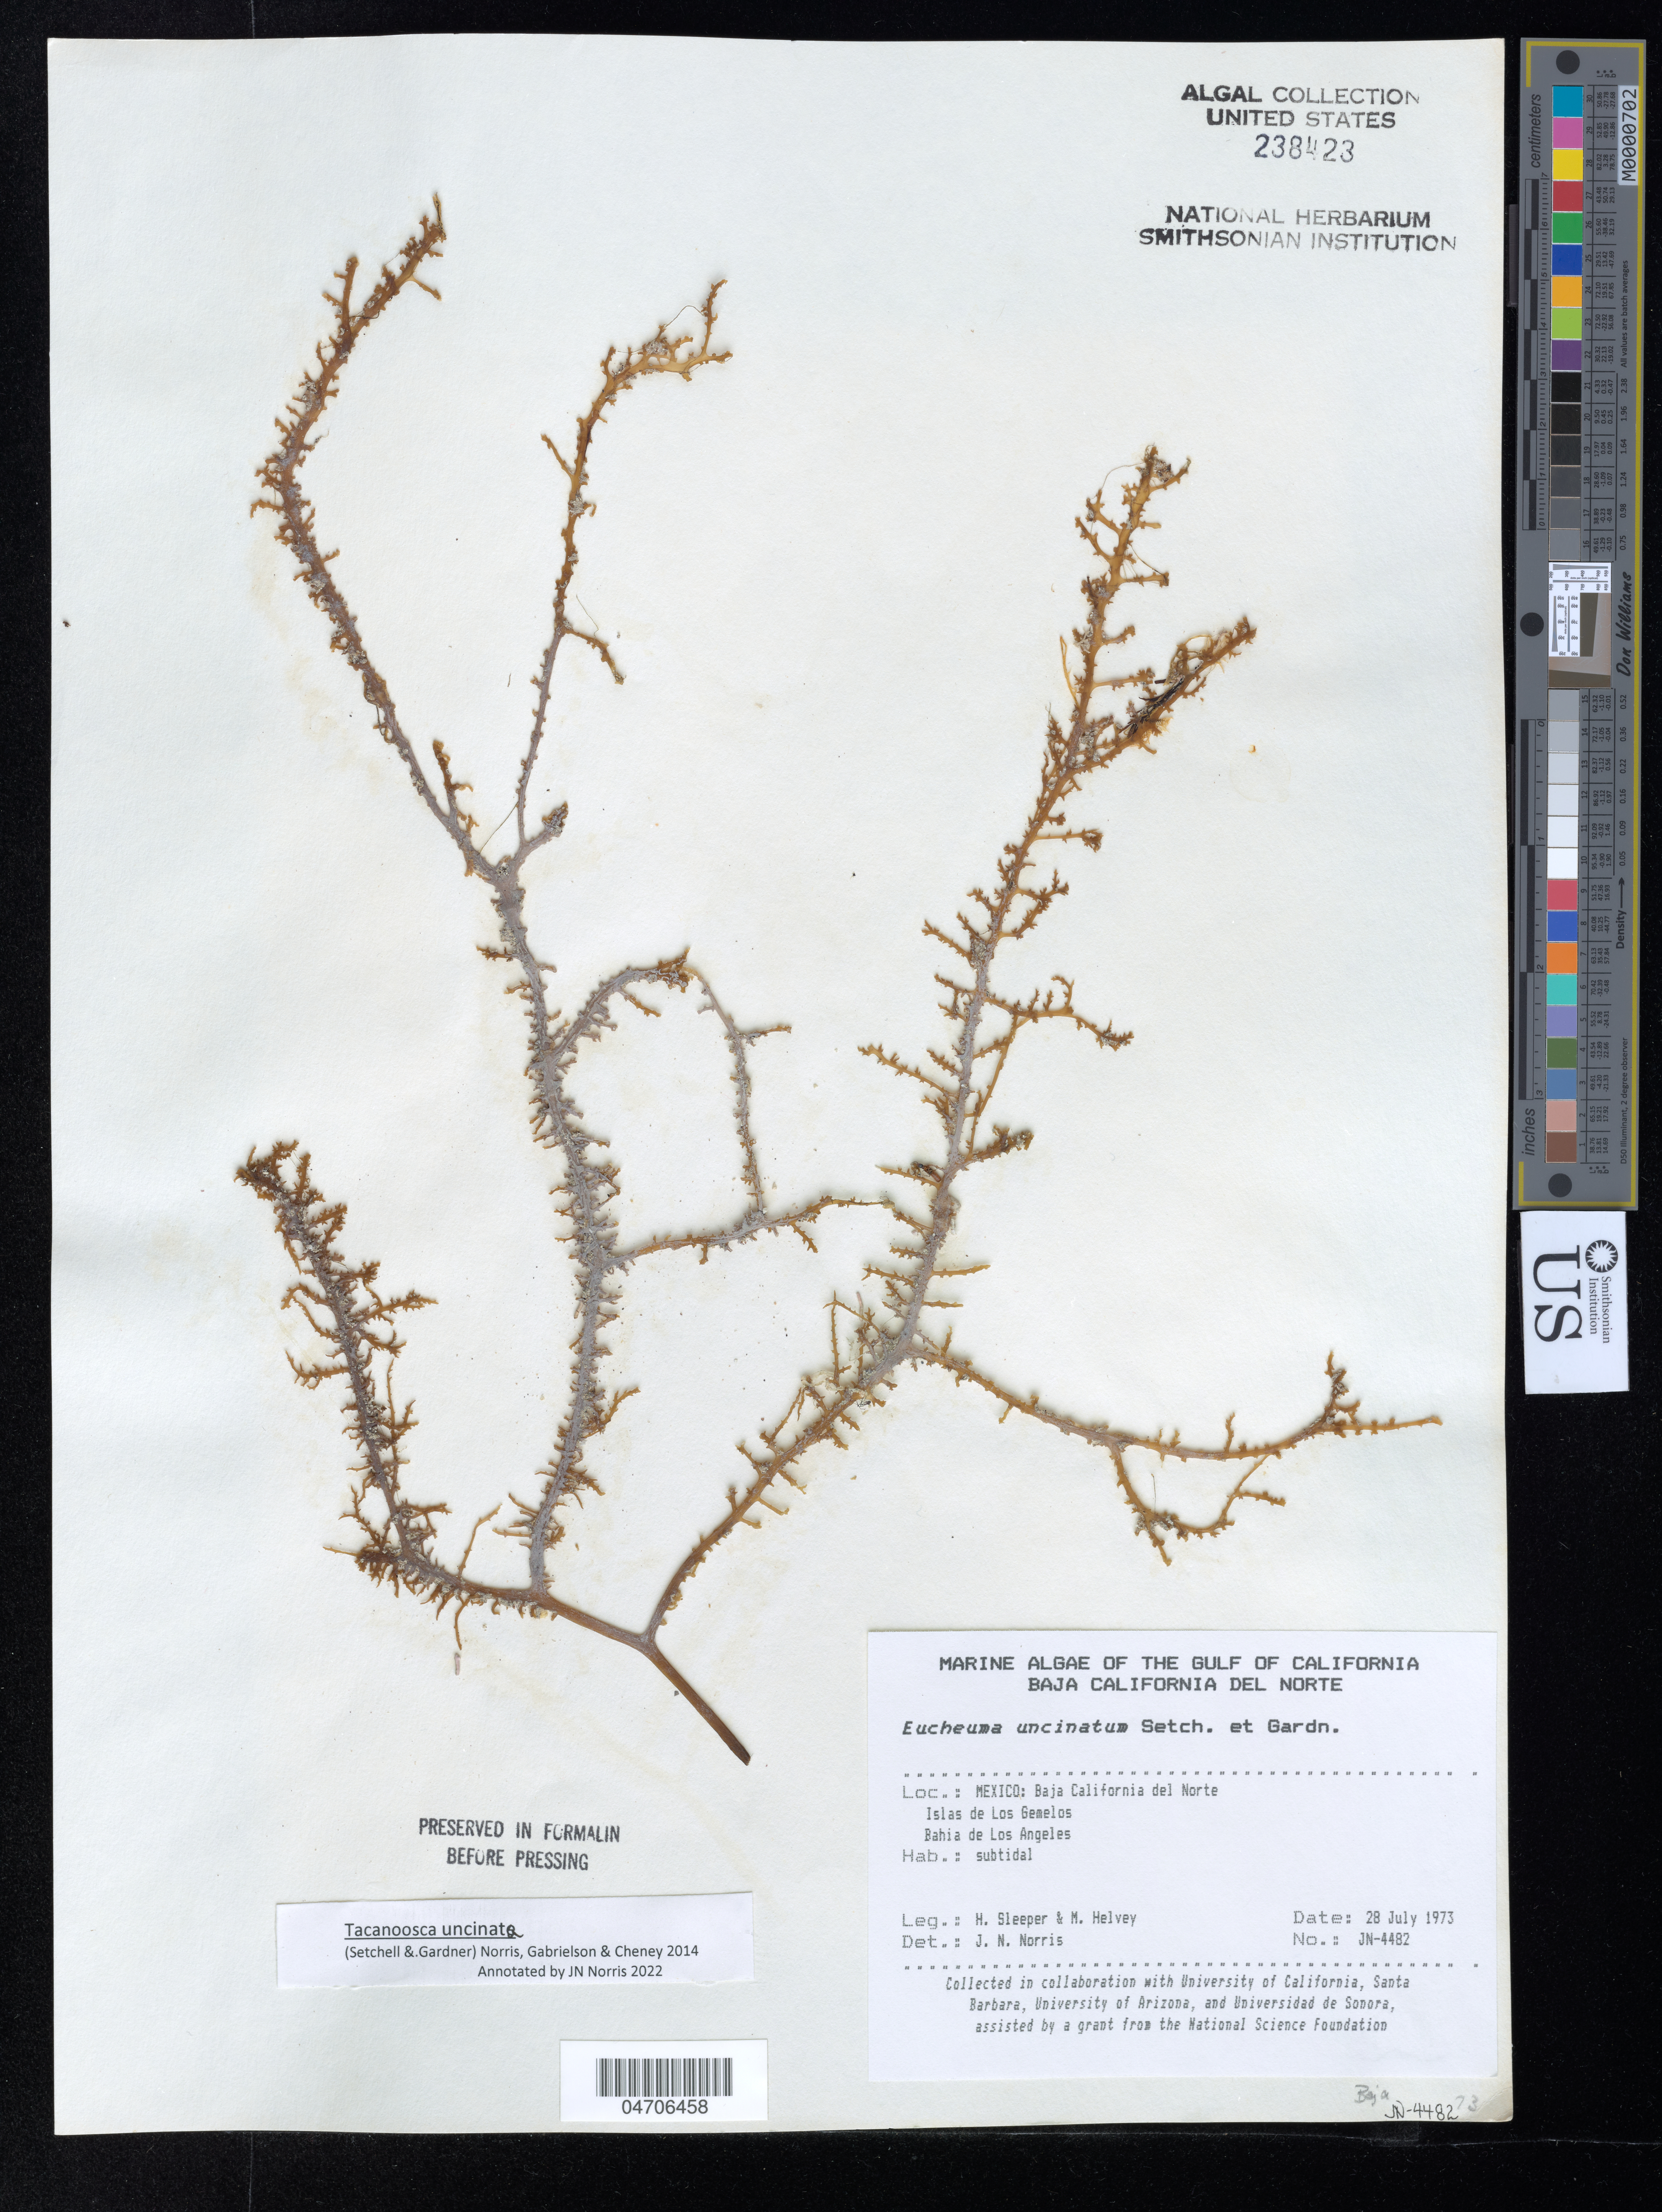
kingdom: Plantae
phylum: Rhodophyta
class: Florideophyceae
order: Gigartinales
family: Solieriaceae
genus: Eucheuma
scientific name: Eucheuma uncinatum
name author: Setch. & N.L. Gardner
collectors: H. Sleeper & M. Helvey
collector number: JN-4482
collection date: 1973-07-28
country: Mexico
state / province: Baja California Norte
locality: The Gulf of California. Islas de Los Gemelos. Bahia de Los Angeles.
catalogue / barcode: US 238423